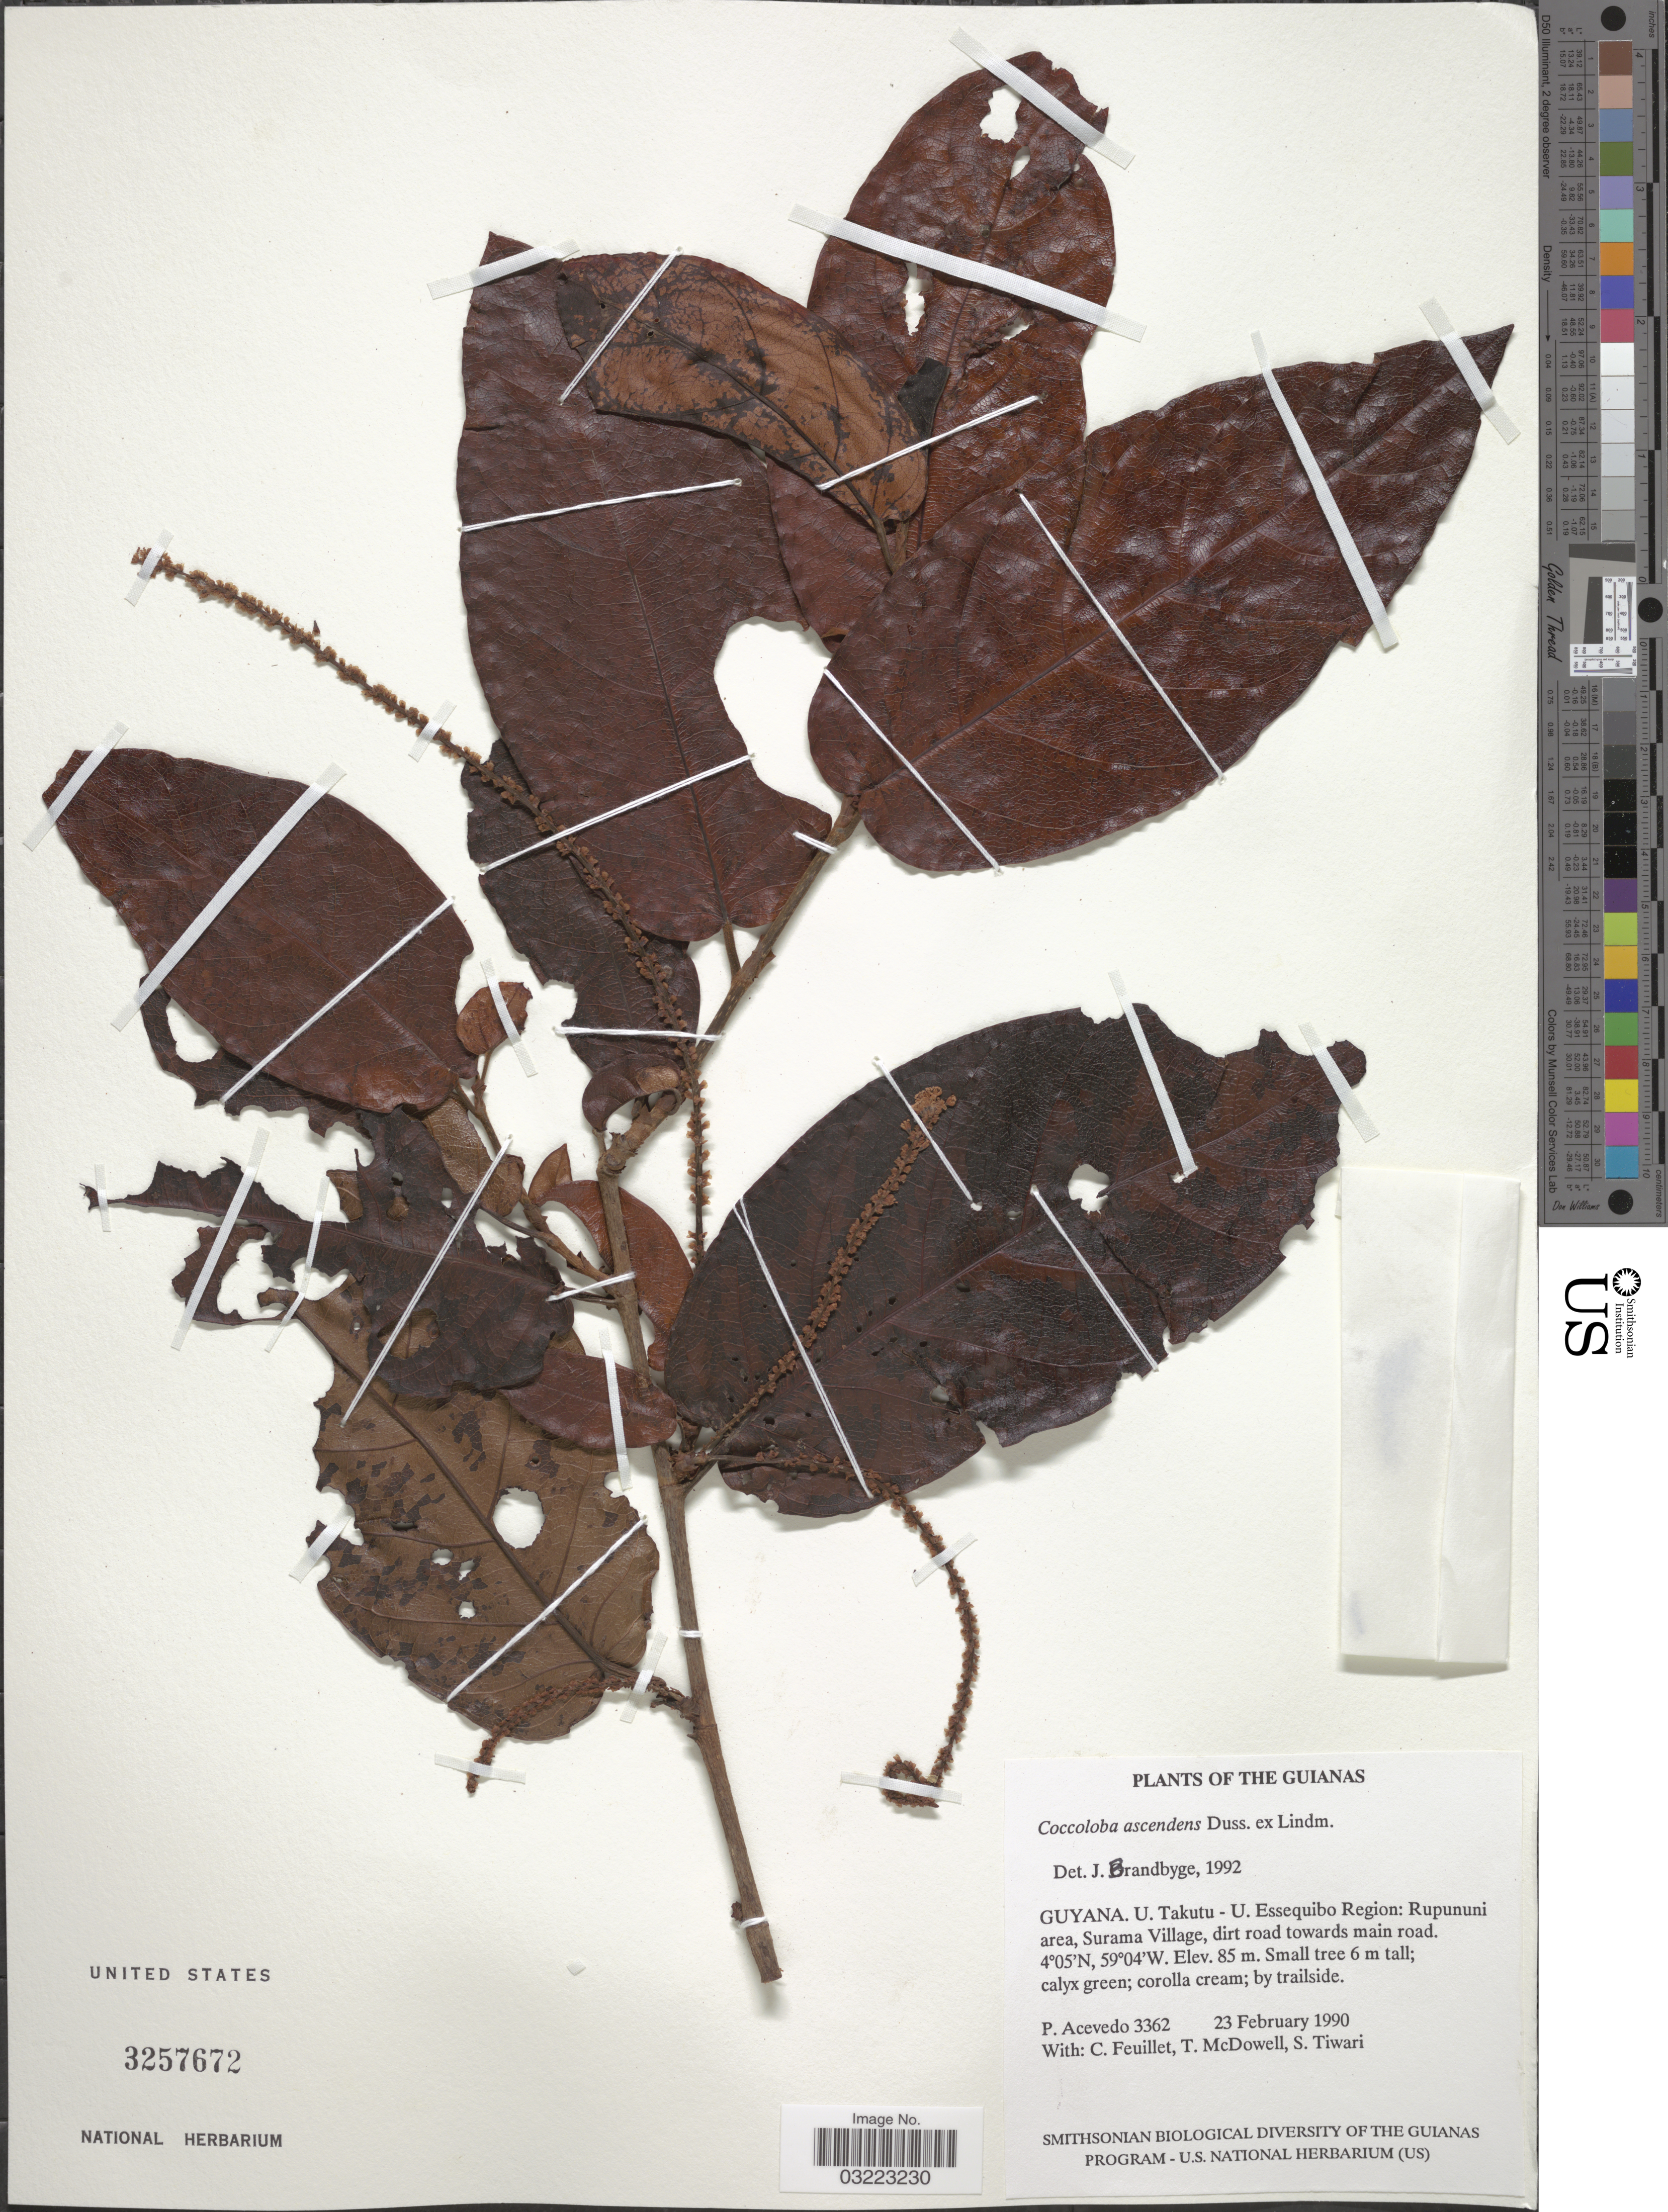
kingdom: Plantae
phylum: Tracheophyta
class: Magnoliopsida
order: Caryophyllales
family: Polygonaceae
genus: Coccoloba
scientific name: Coccoloba ascendens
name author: Duss ex Lindau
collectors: P. Acevedo-Rodr., C. Feuillet, T. McDowell & S. Tiwari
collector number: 3362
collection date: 1990-02-23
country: Guyana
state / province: U. Takutu-U. Essequibo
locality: The Guianas, U. Takutu - U. Essequibo Region: Rupununi area, Surama Village, dirt road towards main road.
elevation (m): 85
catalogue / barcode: US 3257672